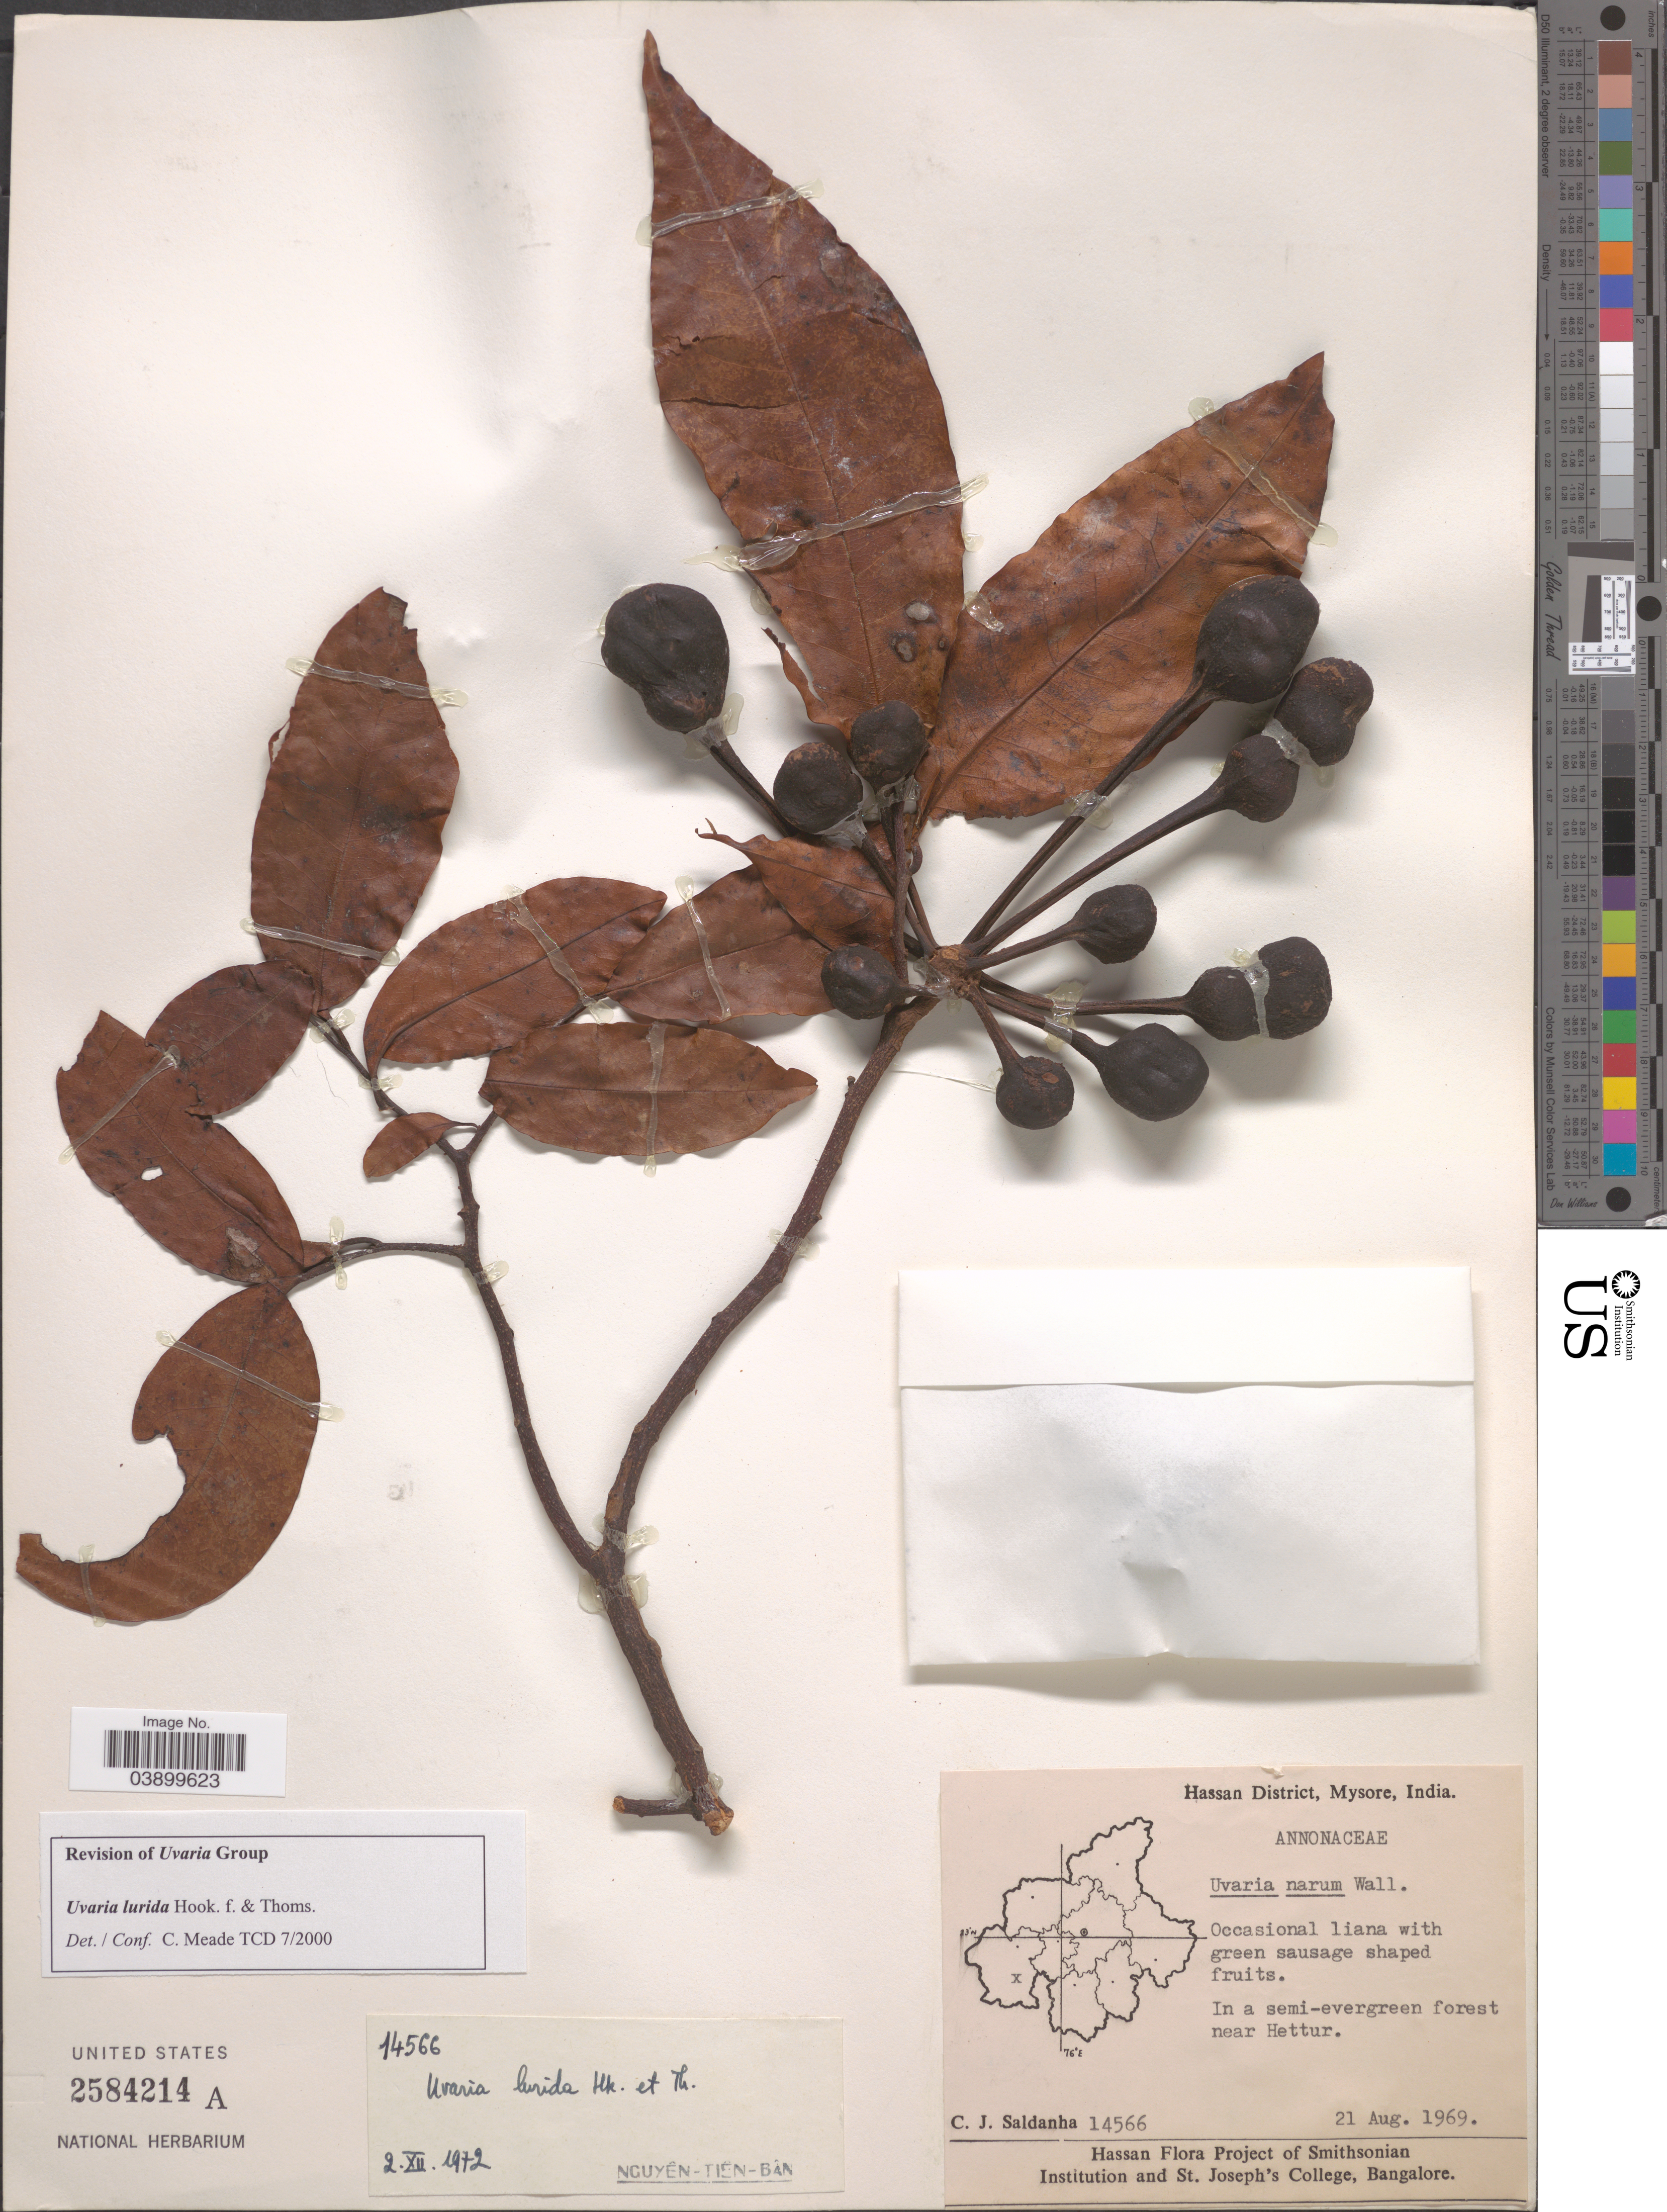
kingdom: Plantae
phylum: Tracheophyta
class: Magnoliopsida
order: Magnoliales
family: Annonaceae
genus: Uvaria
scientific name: Uvaria lurida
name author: Hook. f. & Thomson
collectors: C. J. Saldanha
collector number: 14566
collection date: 1969-08-21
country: India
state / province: Karnataka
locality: Hassan District, Mysore. Near Hettur.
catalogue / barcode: US 2584214A